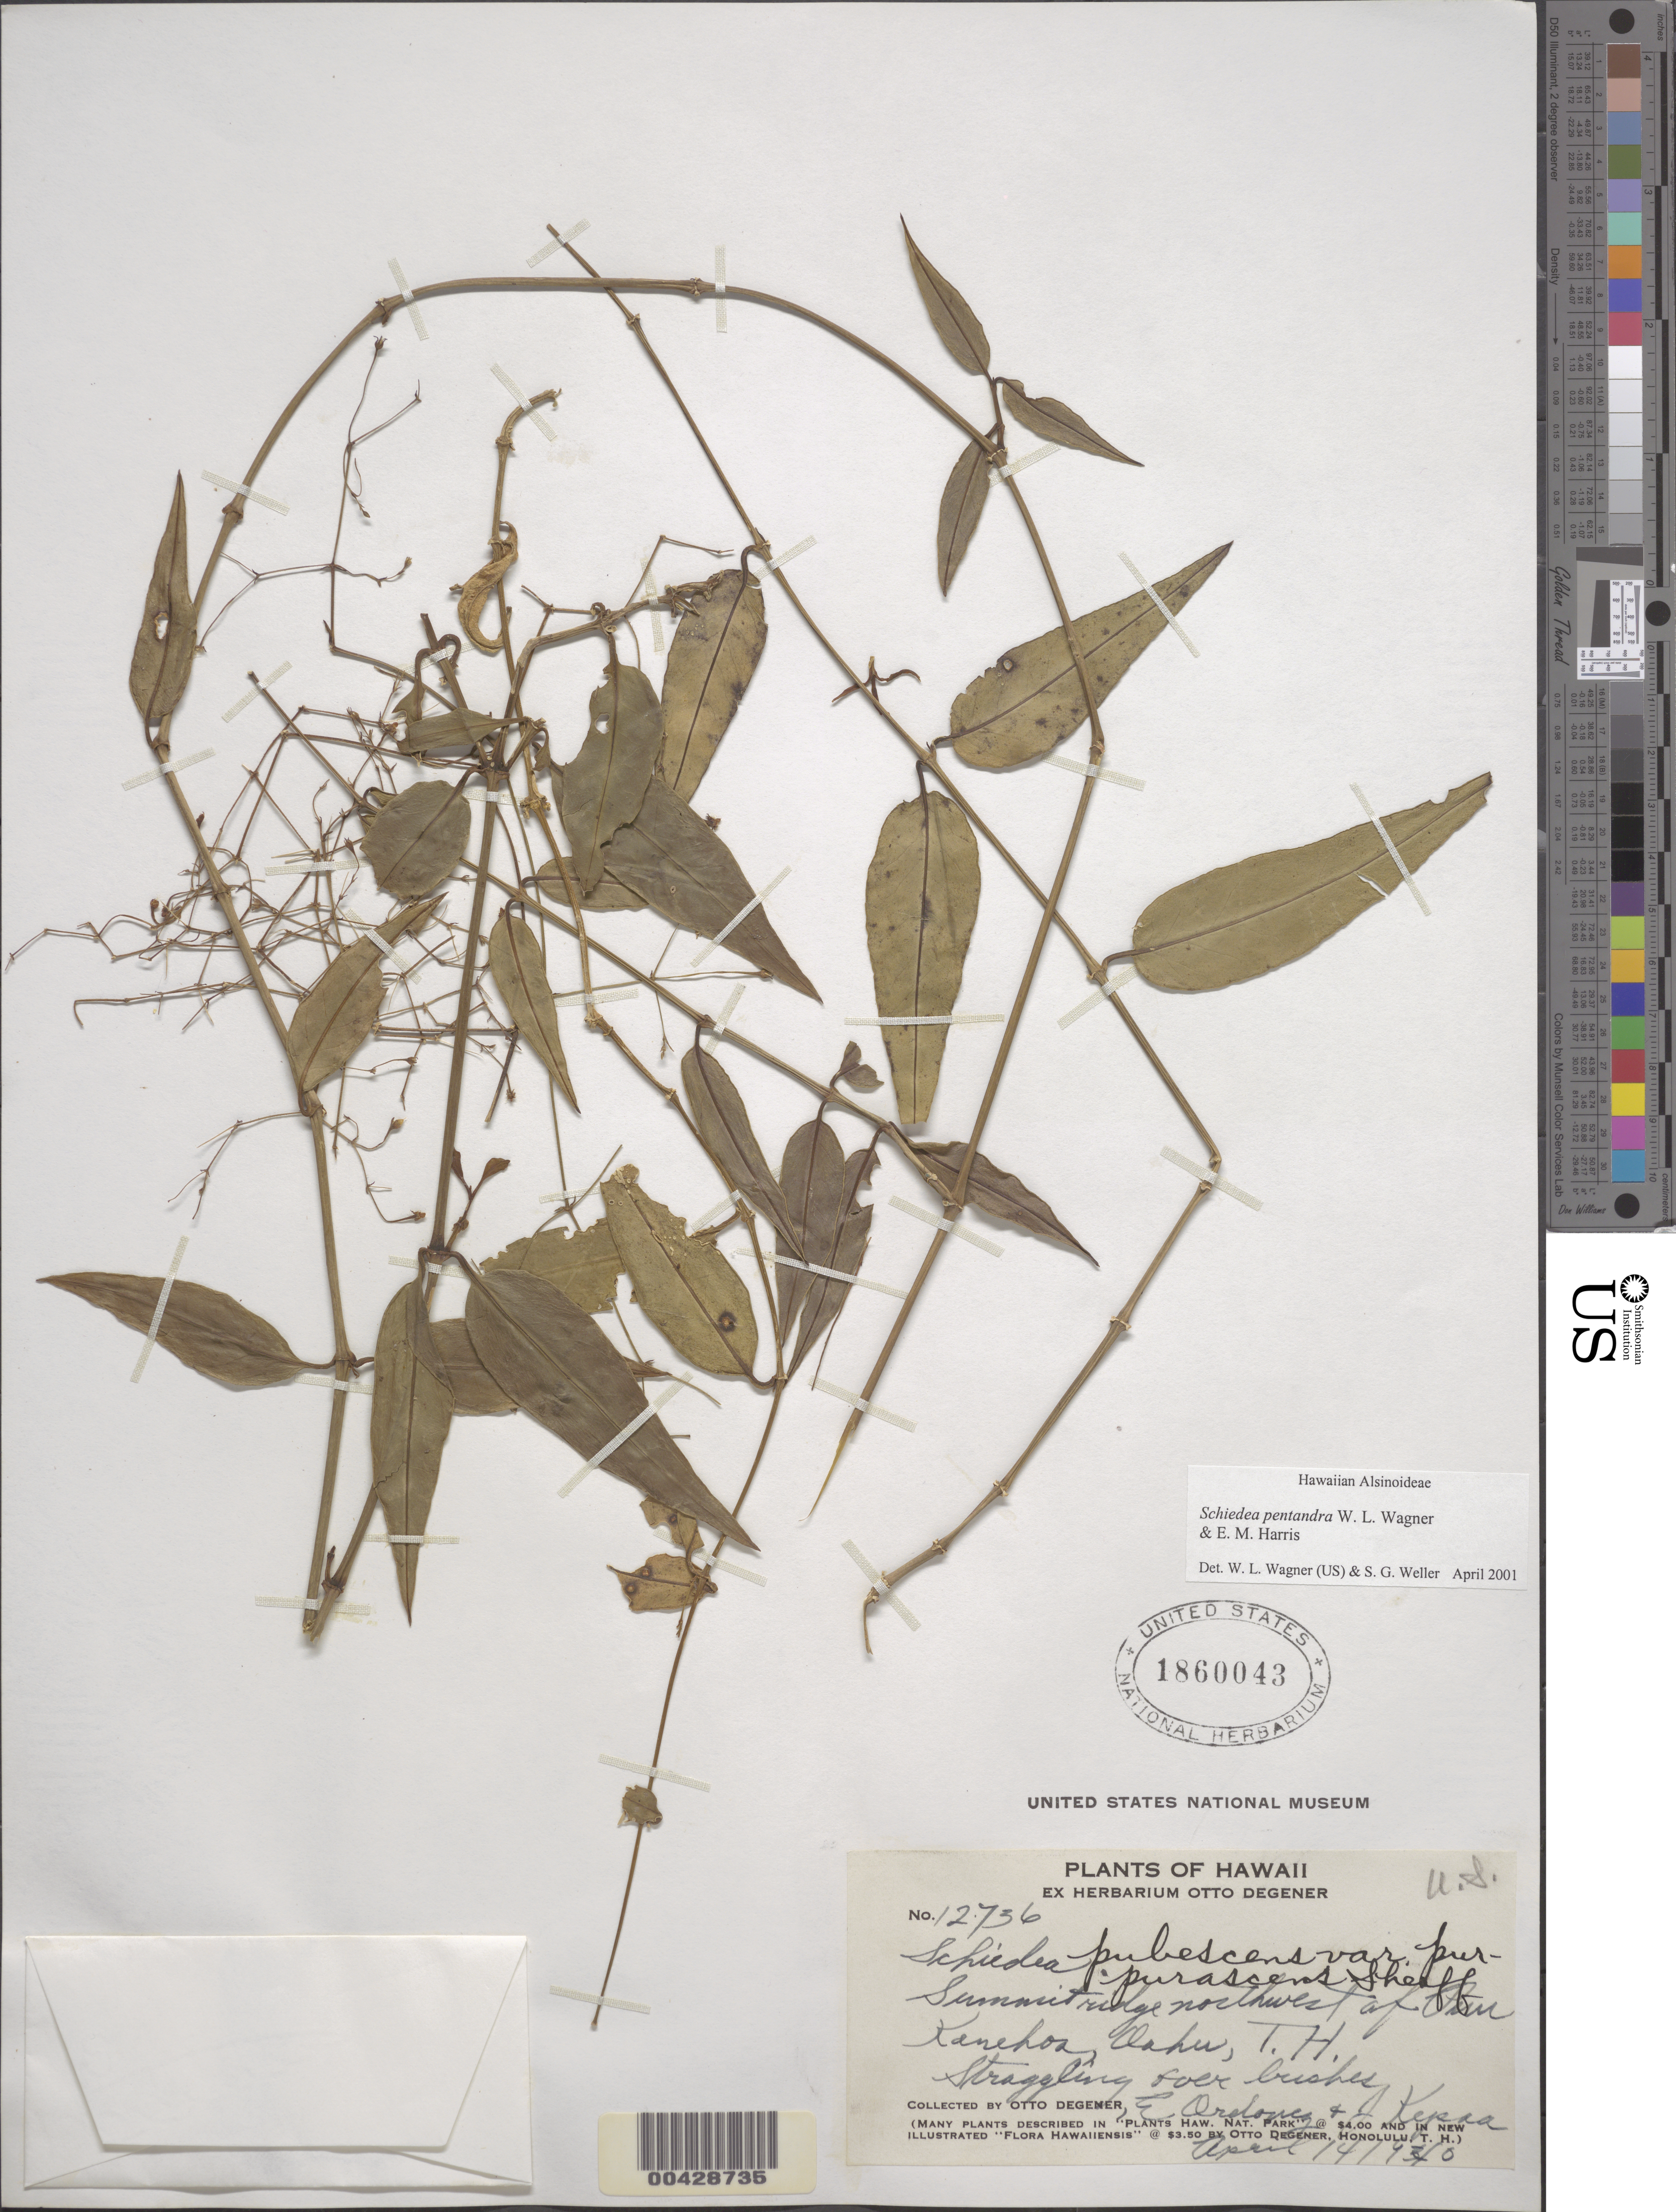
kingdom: Plantae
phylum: Tracheophyta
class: Magnoliopsida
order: Caryophyllales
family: Caryophyllaceae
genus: Schiedea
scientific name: Schiedea pentandra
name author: W.L. Wagner & E.M. Harris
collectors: O. Degener, E. Ordonez & J. Kepaa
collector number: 12736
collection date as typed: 14 Apr 1940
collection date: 1940-04-14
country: United States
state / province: Hawaii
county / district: Honolulu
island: Oahu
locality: Summit ridge northwest of Puu Kanehoa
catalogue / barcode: US 1860043